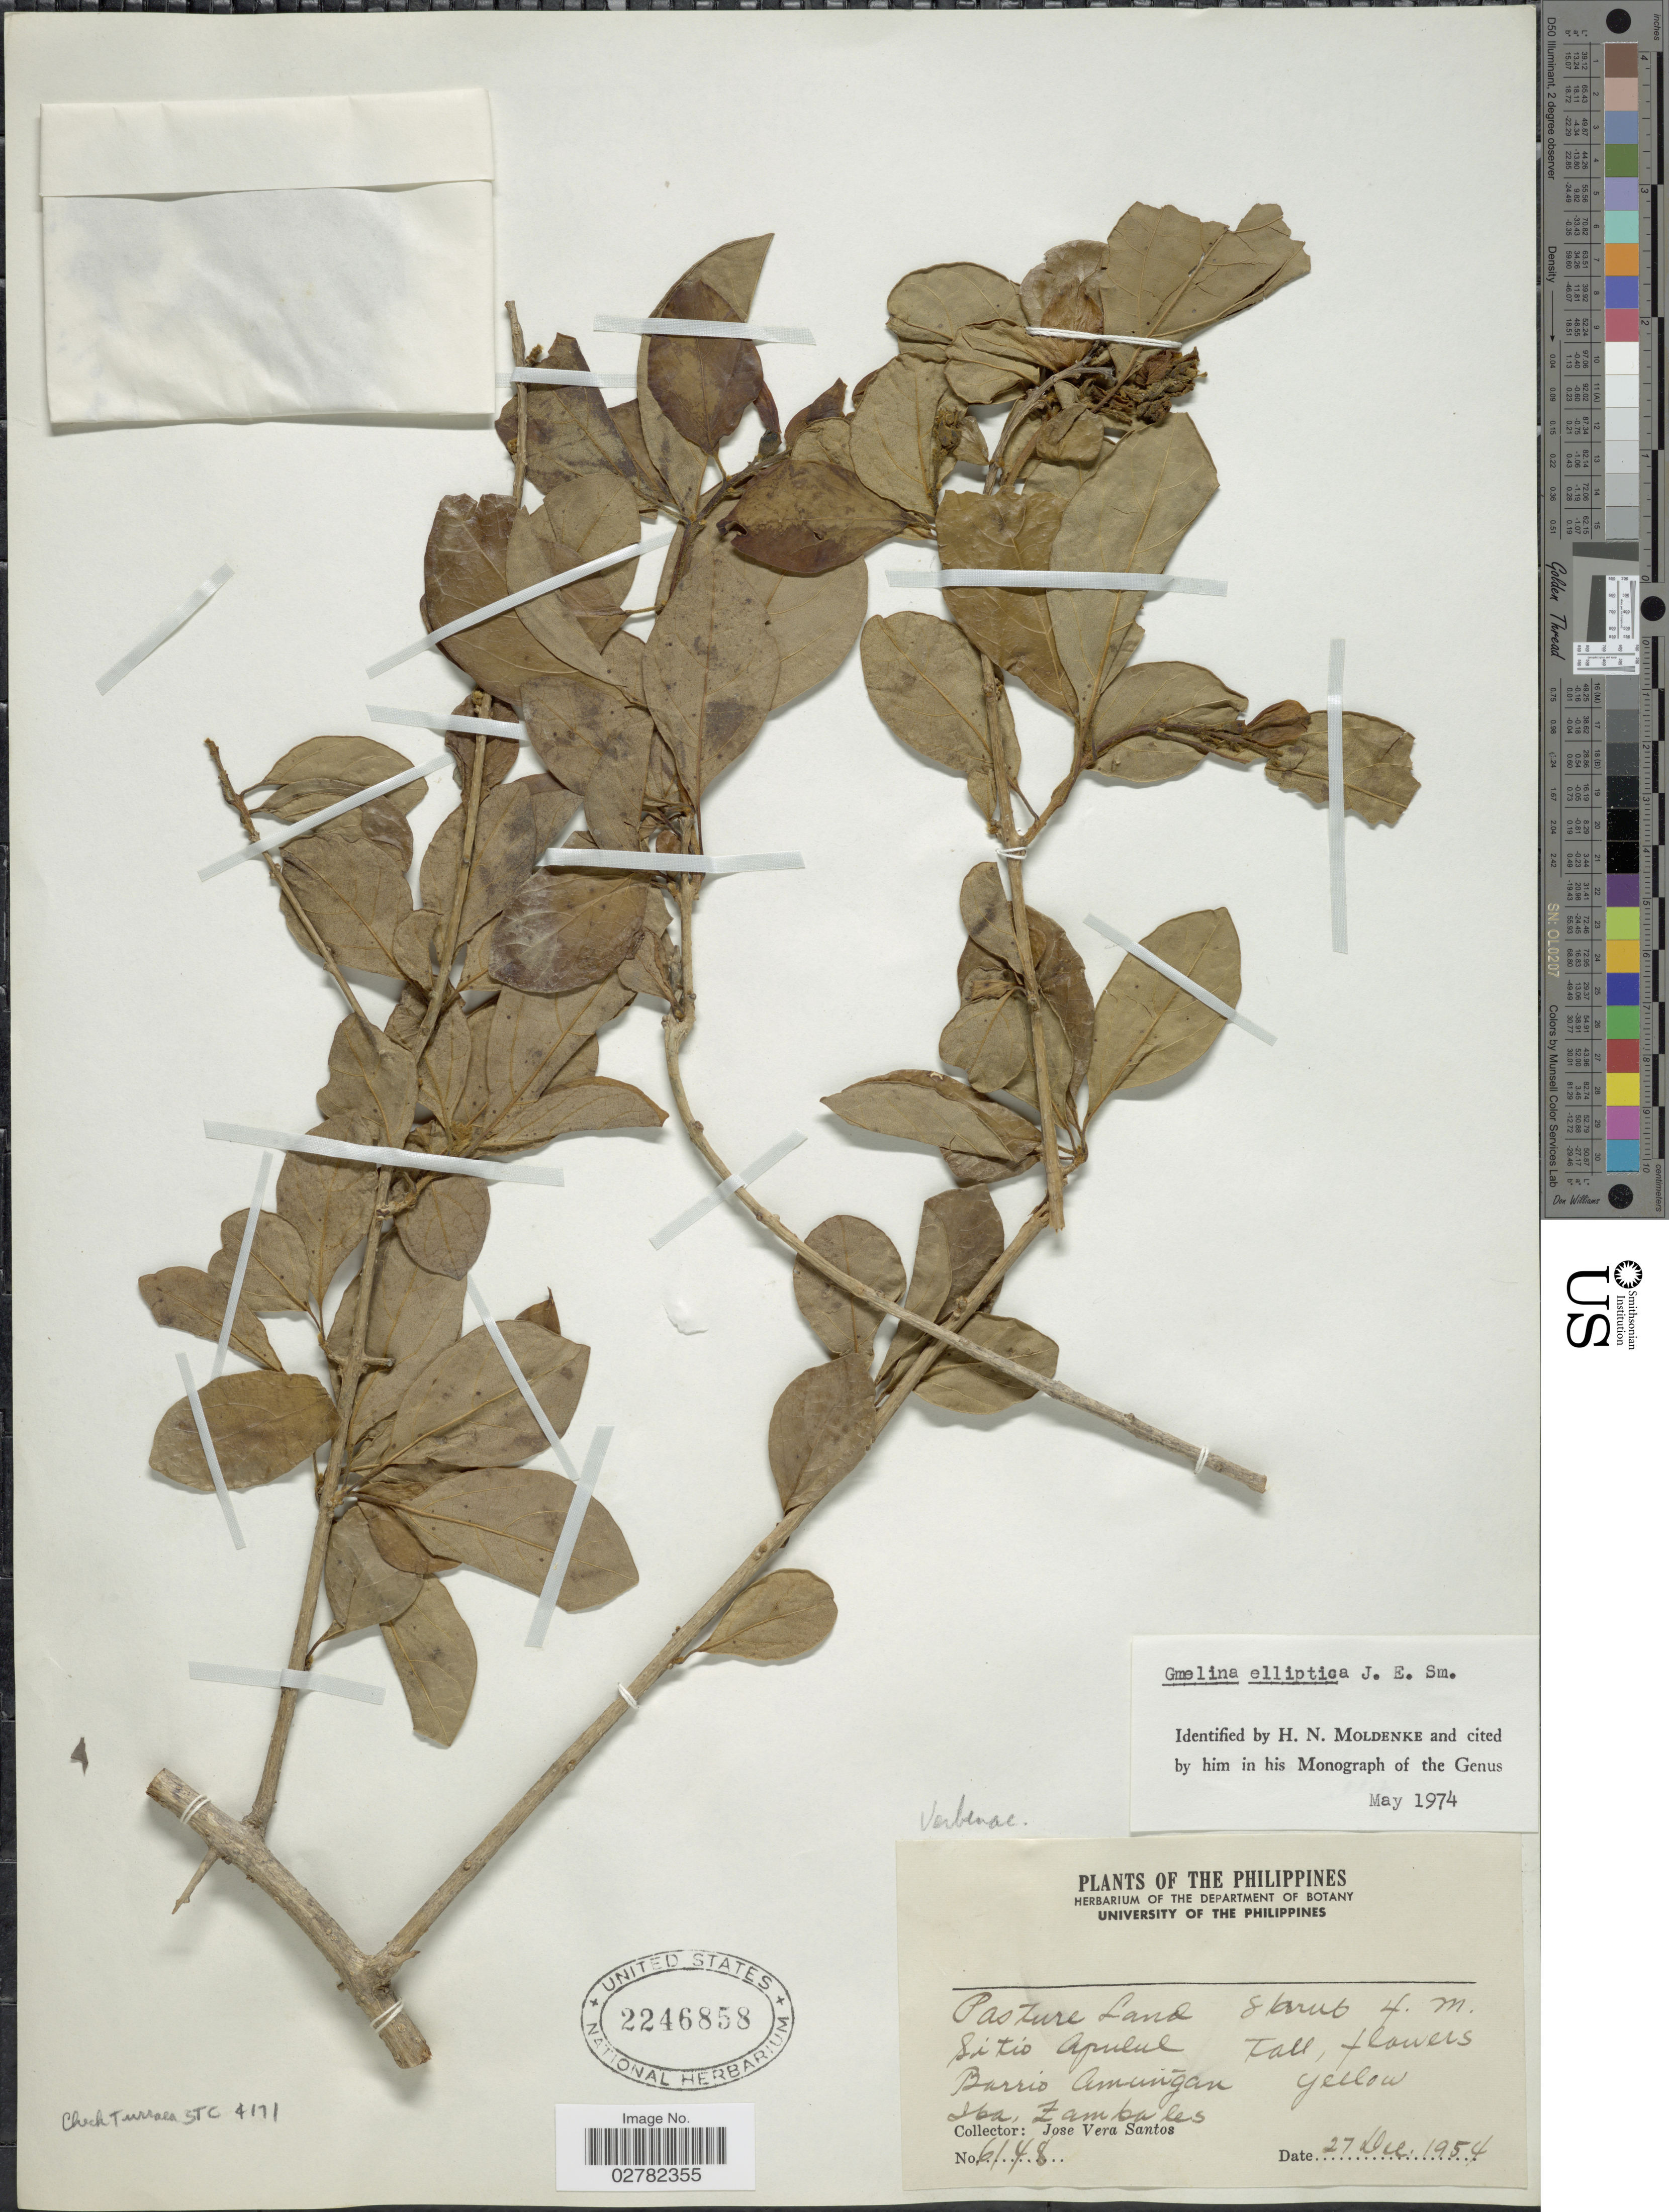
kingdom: Plantae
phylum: Tracheophyta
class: Magnoliopsida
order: Lamiales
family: Lamiaceae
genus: Gmelina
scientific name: Gmelina elliptica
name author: Sm.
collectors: J. V. Santos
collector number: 6148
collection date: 1954-12-27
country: Philippines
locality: Pasture Land, Sitio Apulul, Barrio Amunigan, Iba, Zambales.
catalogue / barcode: US 2246858